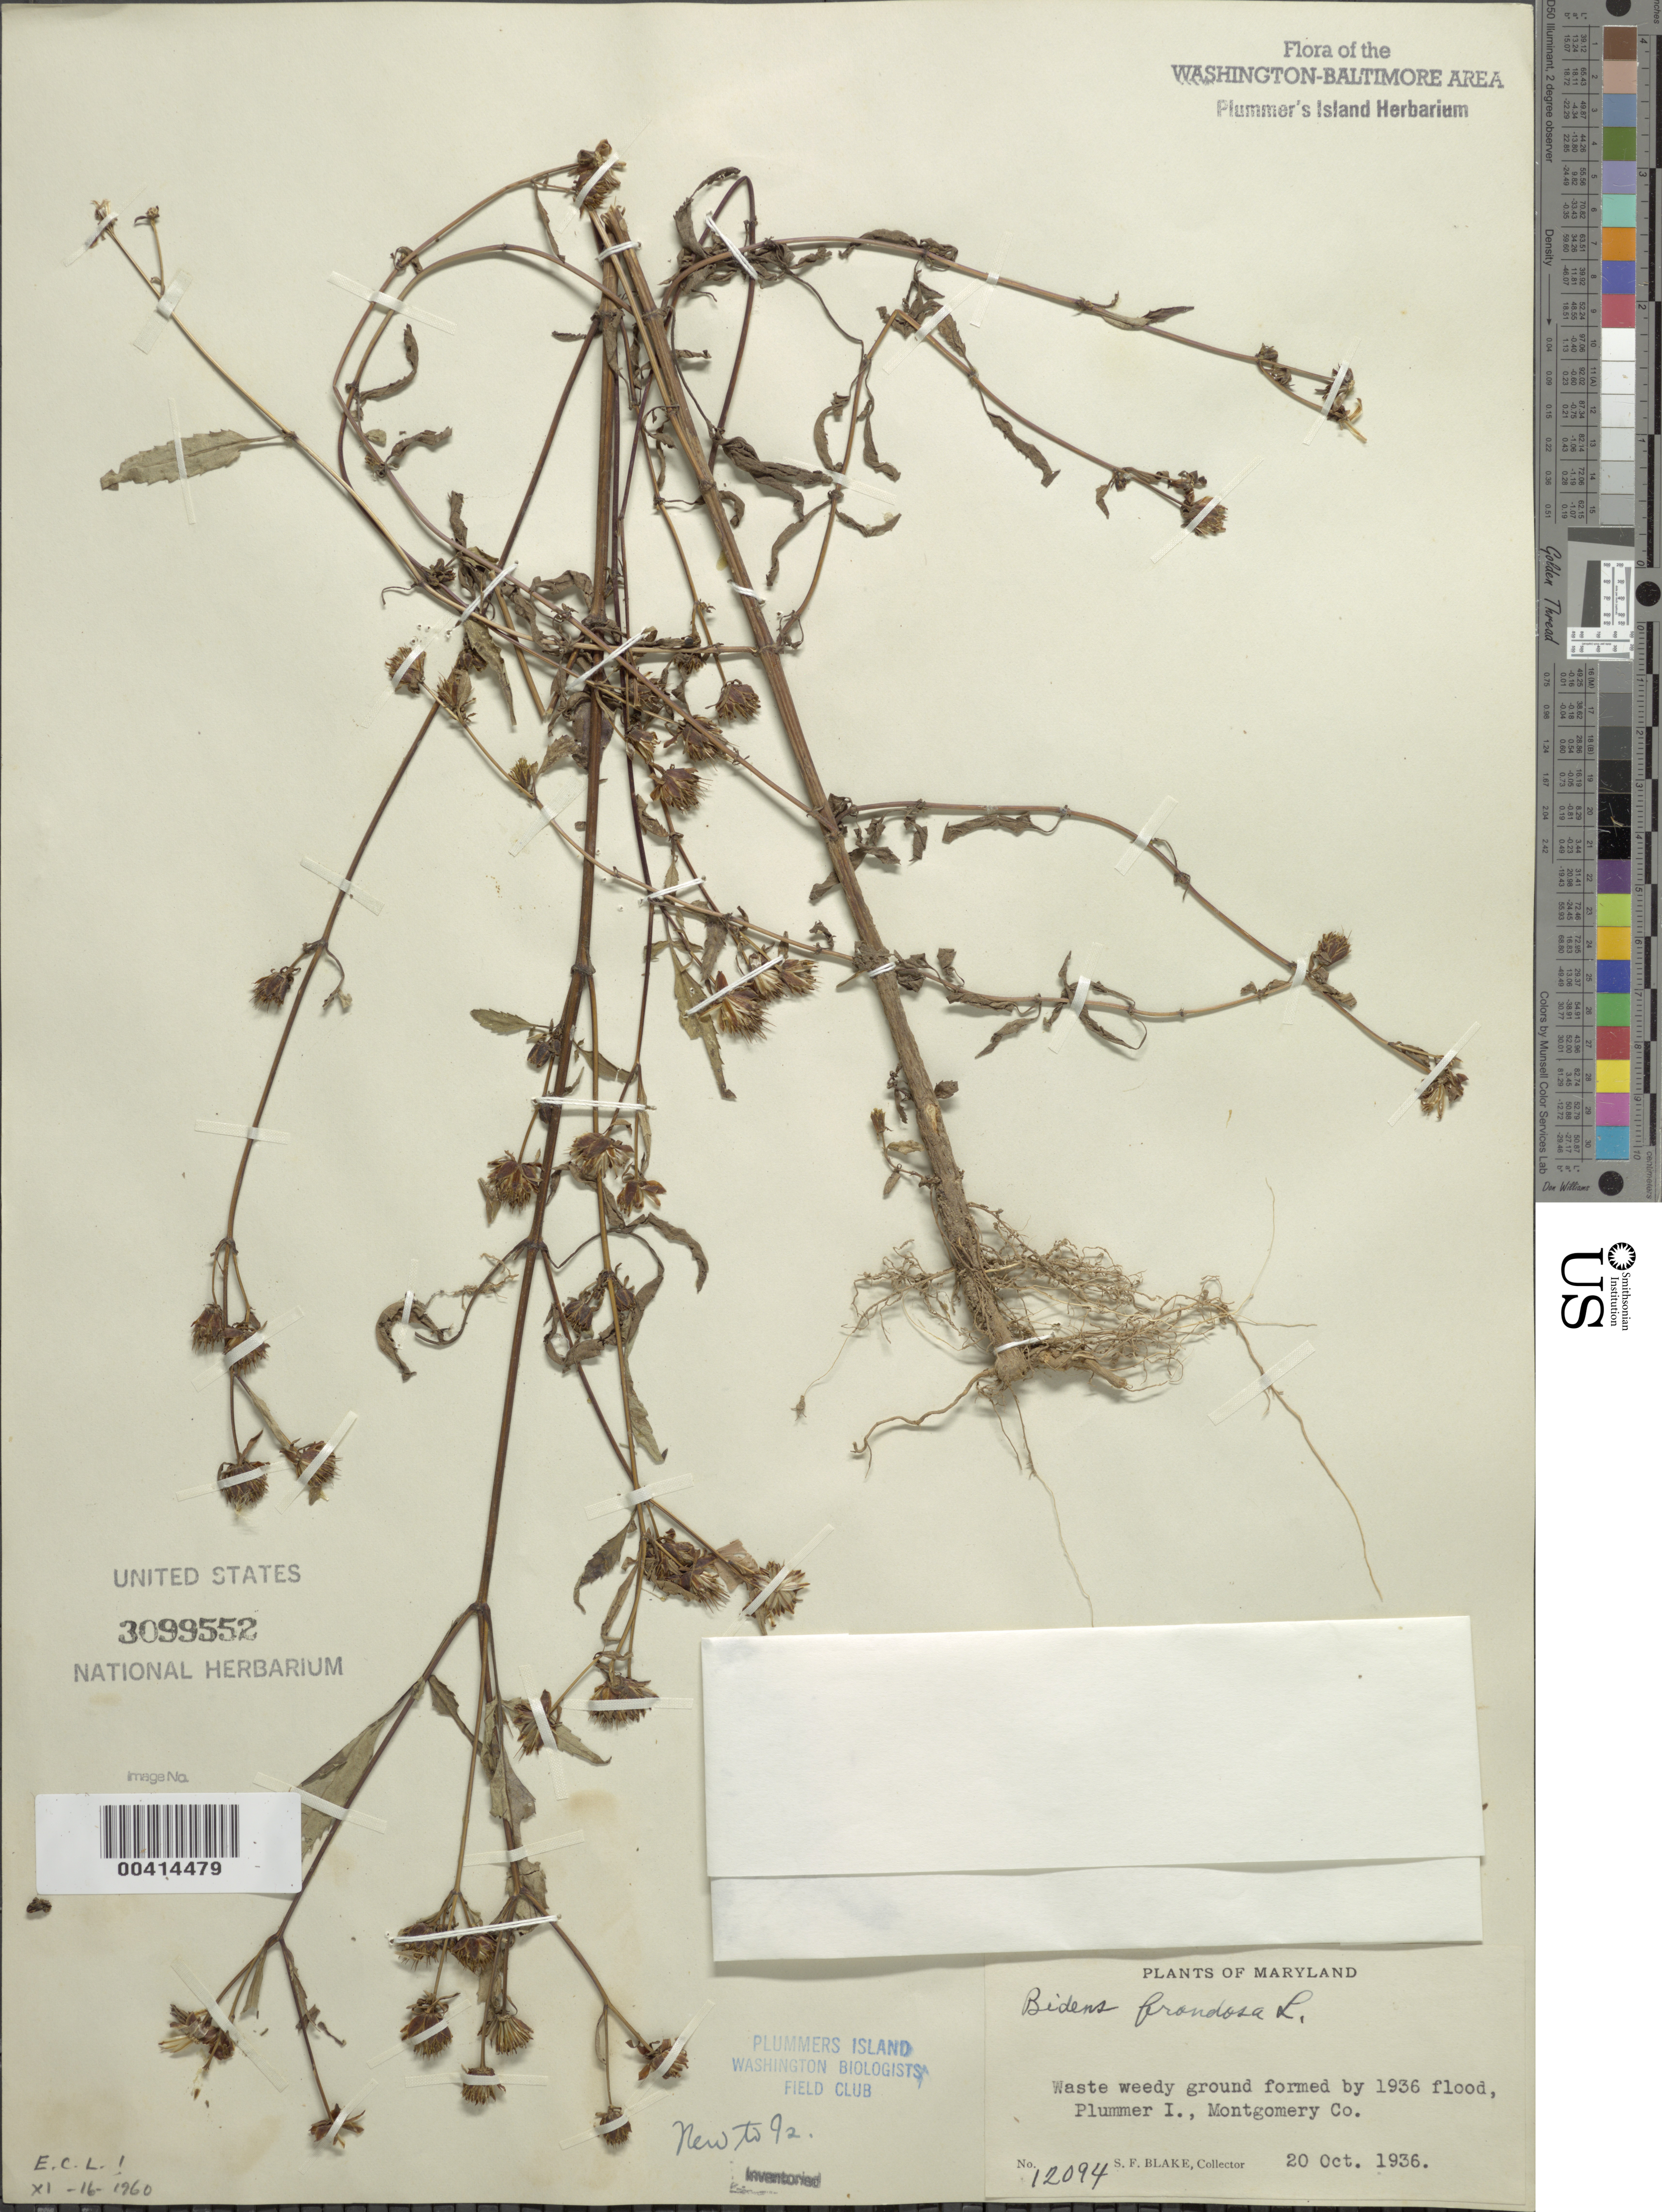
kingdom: Plantae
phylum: Tracheophyta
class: Magnoliopsida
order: Asterales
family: Asteraceae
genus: Bidens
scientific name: Bidens frondosa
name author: L.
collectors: S. Blake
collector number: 12094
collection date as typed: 20 Oct 1936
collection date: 1936-10-20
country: United States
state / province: Maryland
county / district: Montgomery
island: Plummers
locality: Plummer's Island; ground formed by 1936 flood C. & O. Canal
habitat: Waste weedy ground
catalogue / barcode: US 3099552